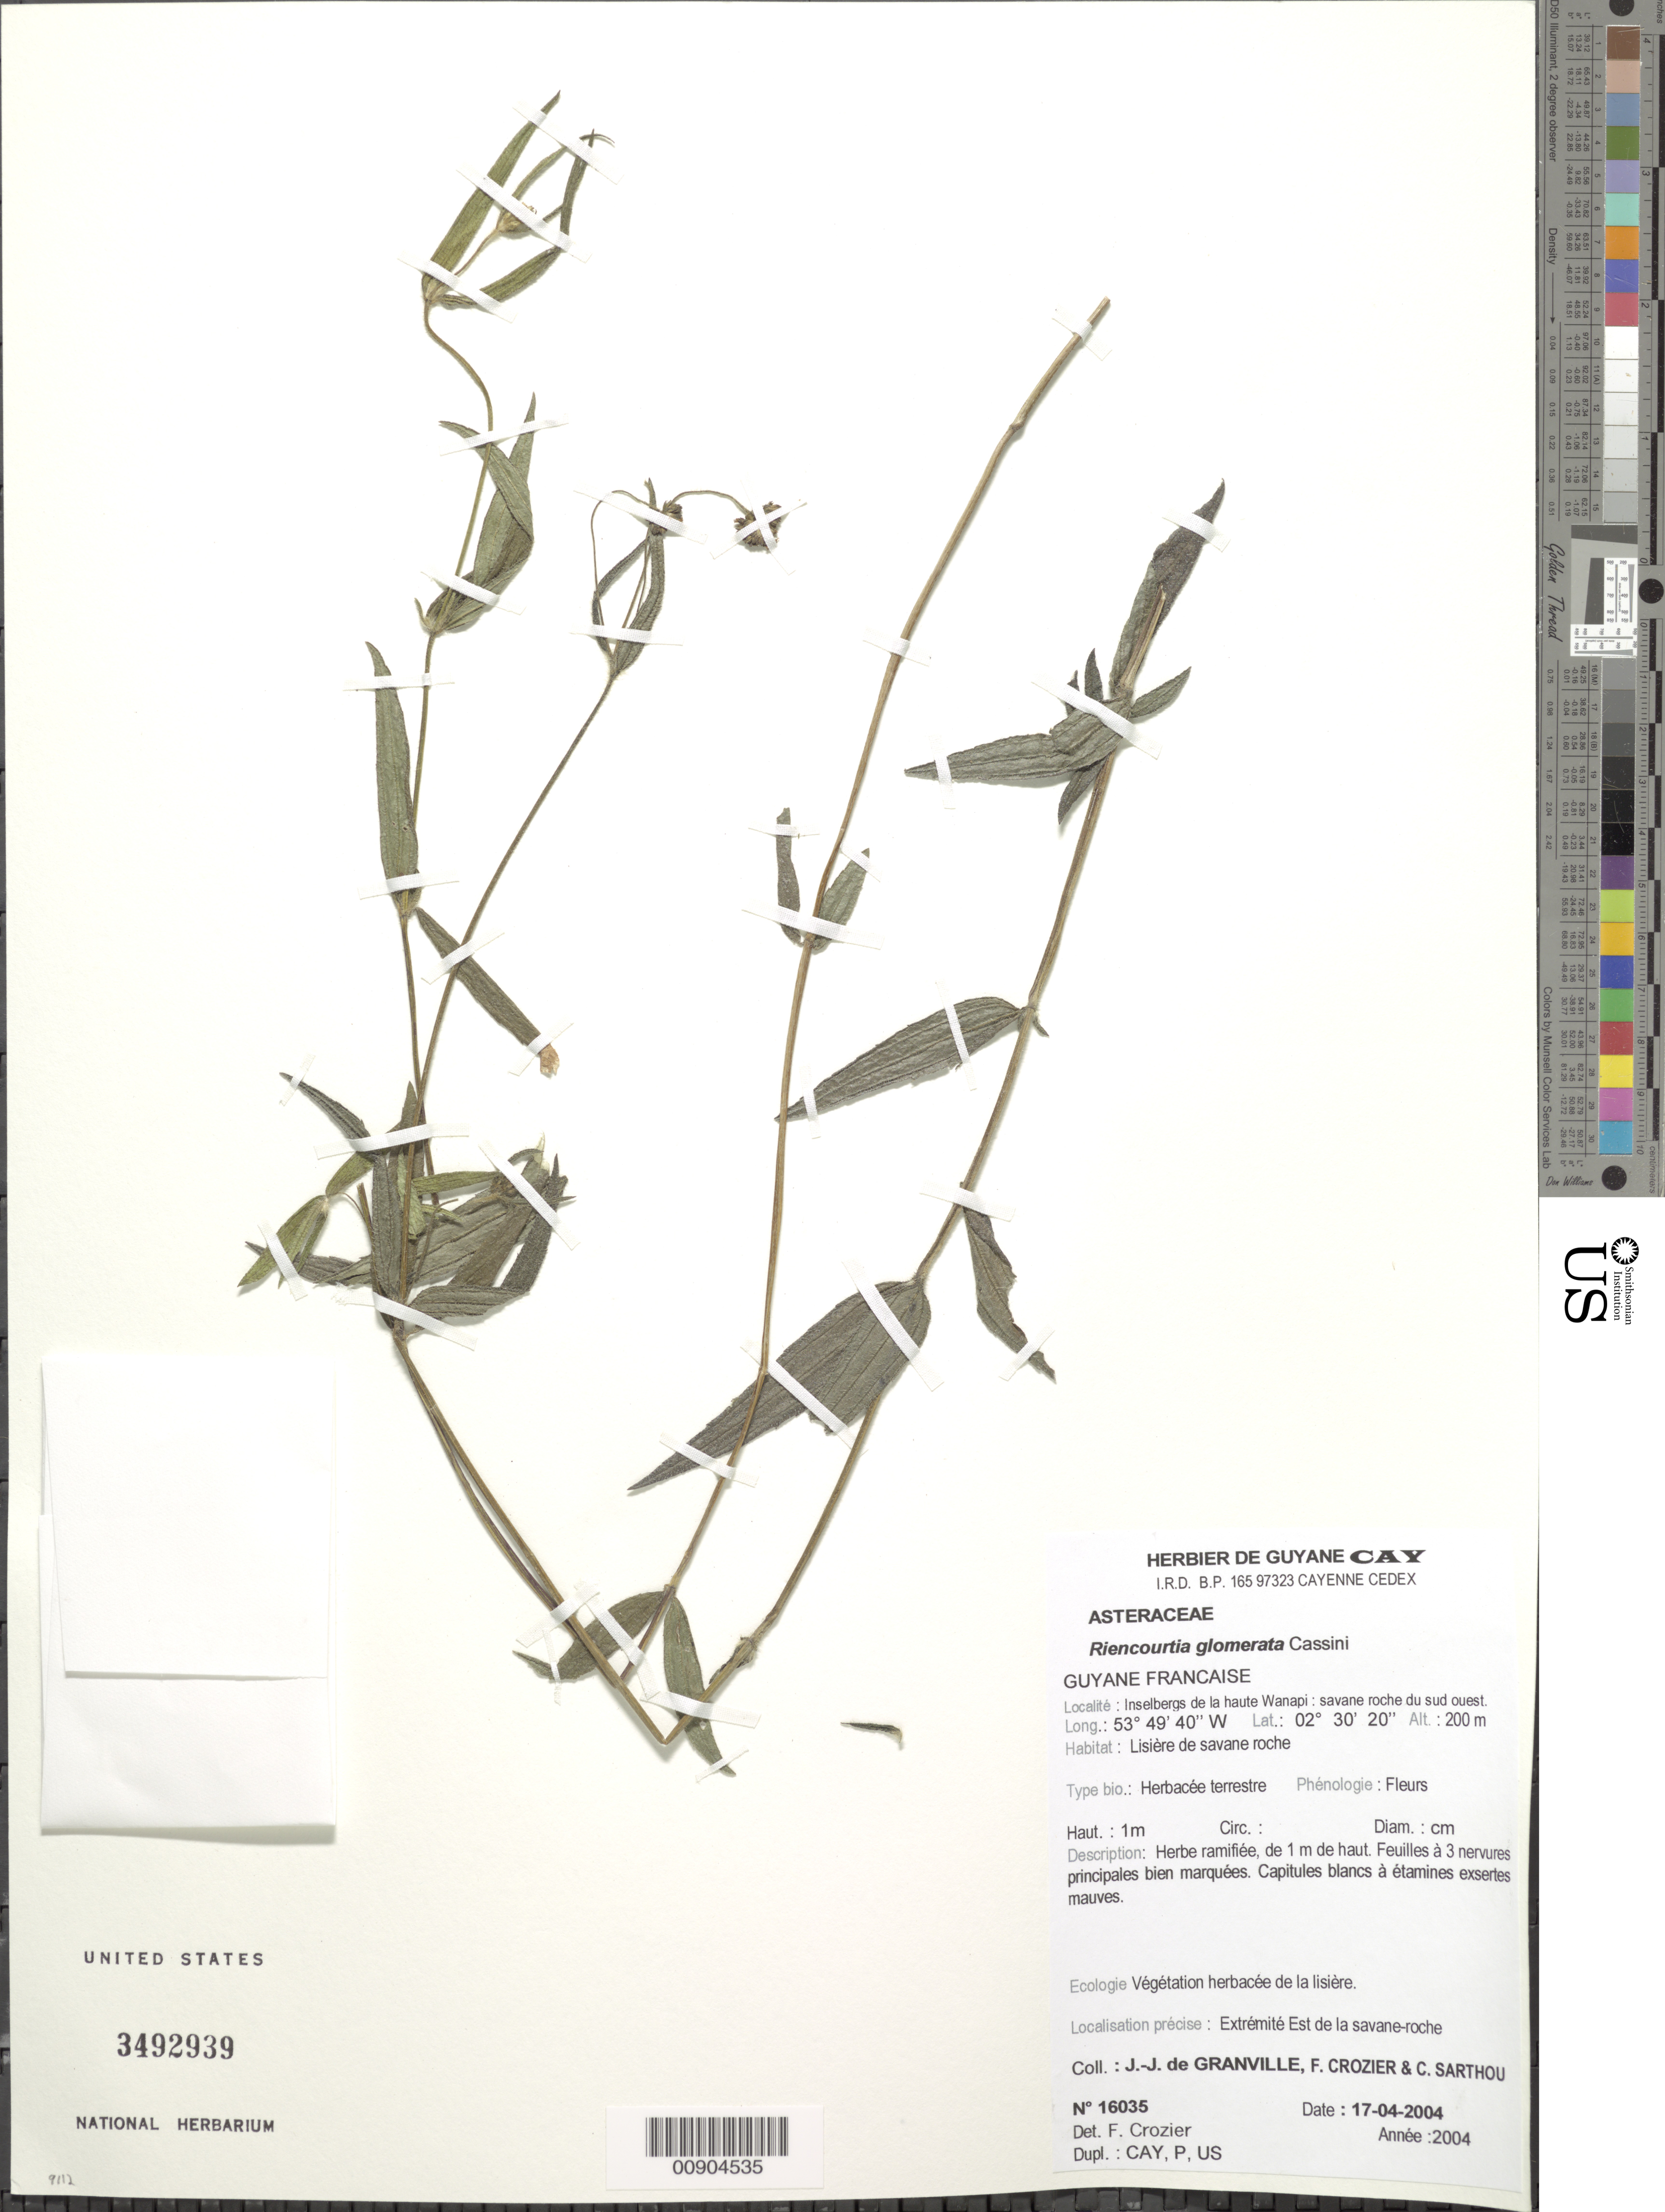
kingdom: Plantae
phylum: Tracheophyta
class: Magnoliopsida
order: Asterales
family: Asteraceae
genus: Riencourtia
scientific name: Riencourtia glomerata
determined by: Crozier, F.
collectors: J.-J. de Granville, F. Crozier & C. Sarthou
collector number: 16035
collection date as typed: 17-Apr-04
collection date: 2004-04-17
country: French Guiana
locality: Inselbergs de la haute Wanapi, extrémité est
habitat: Lisière de savane roche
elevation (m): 200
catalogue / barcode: US 3492939